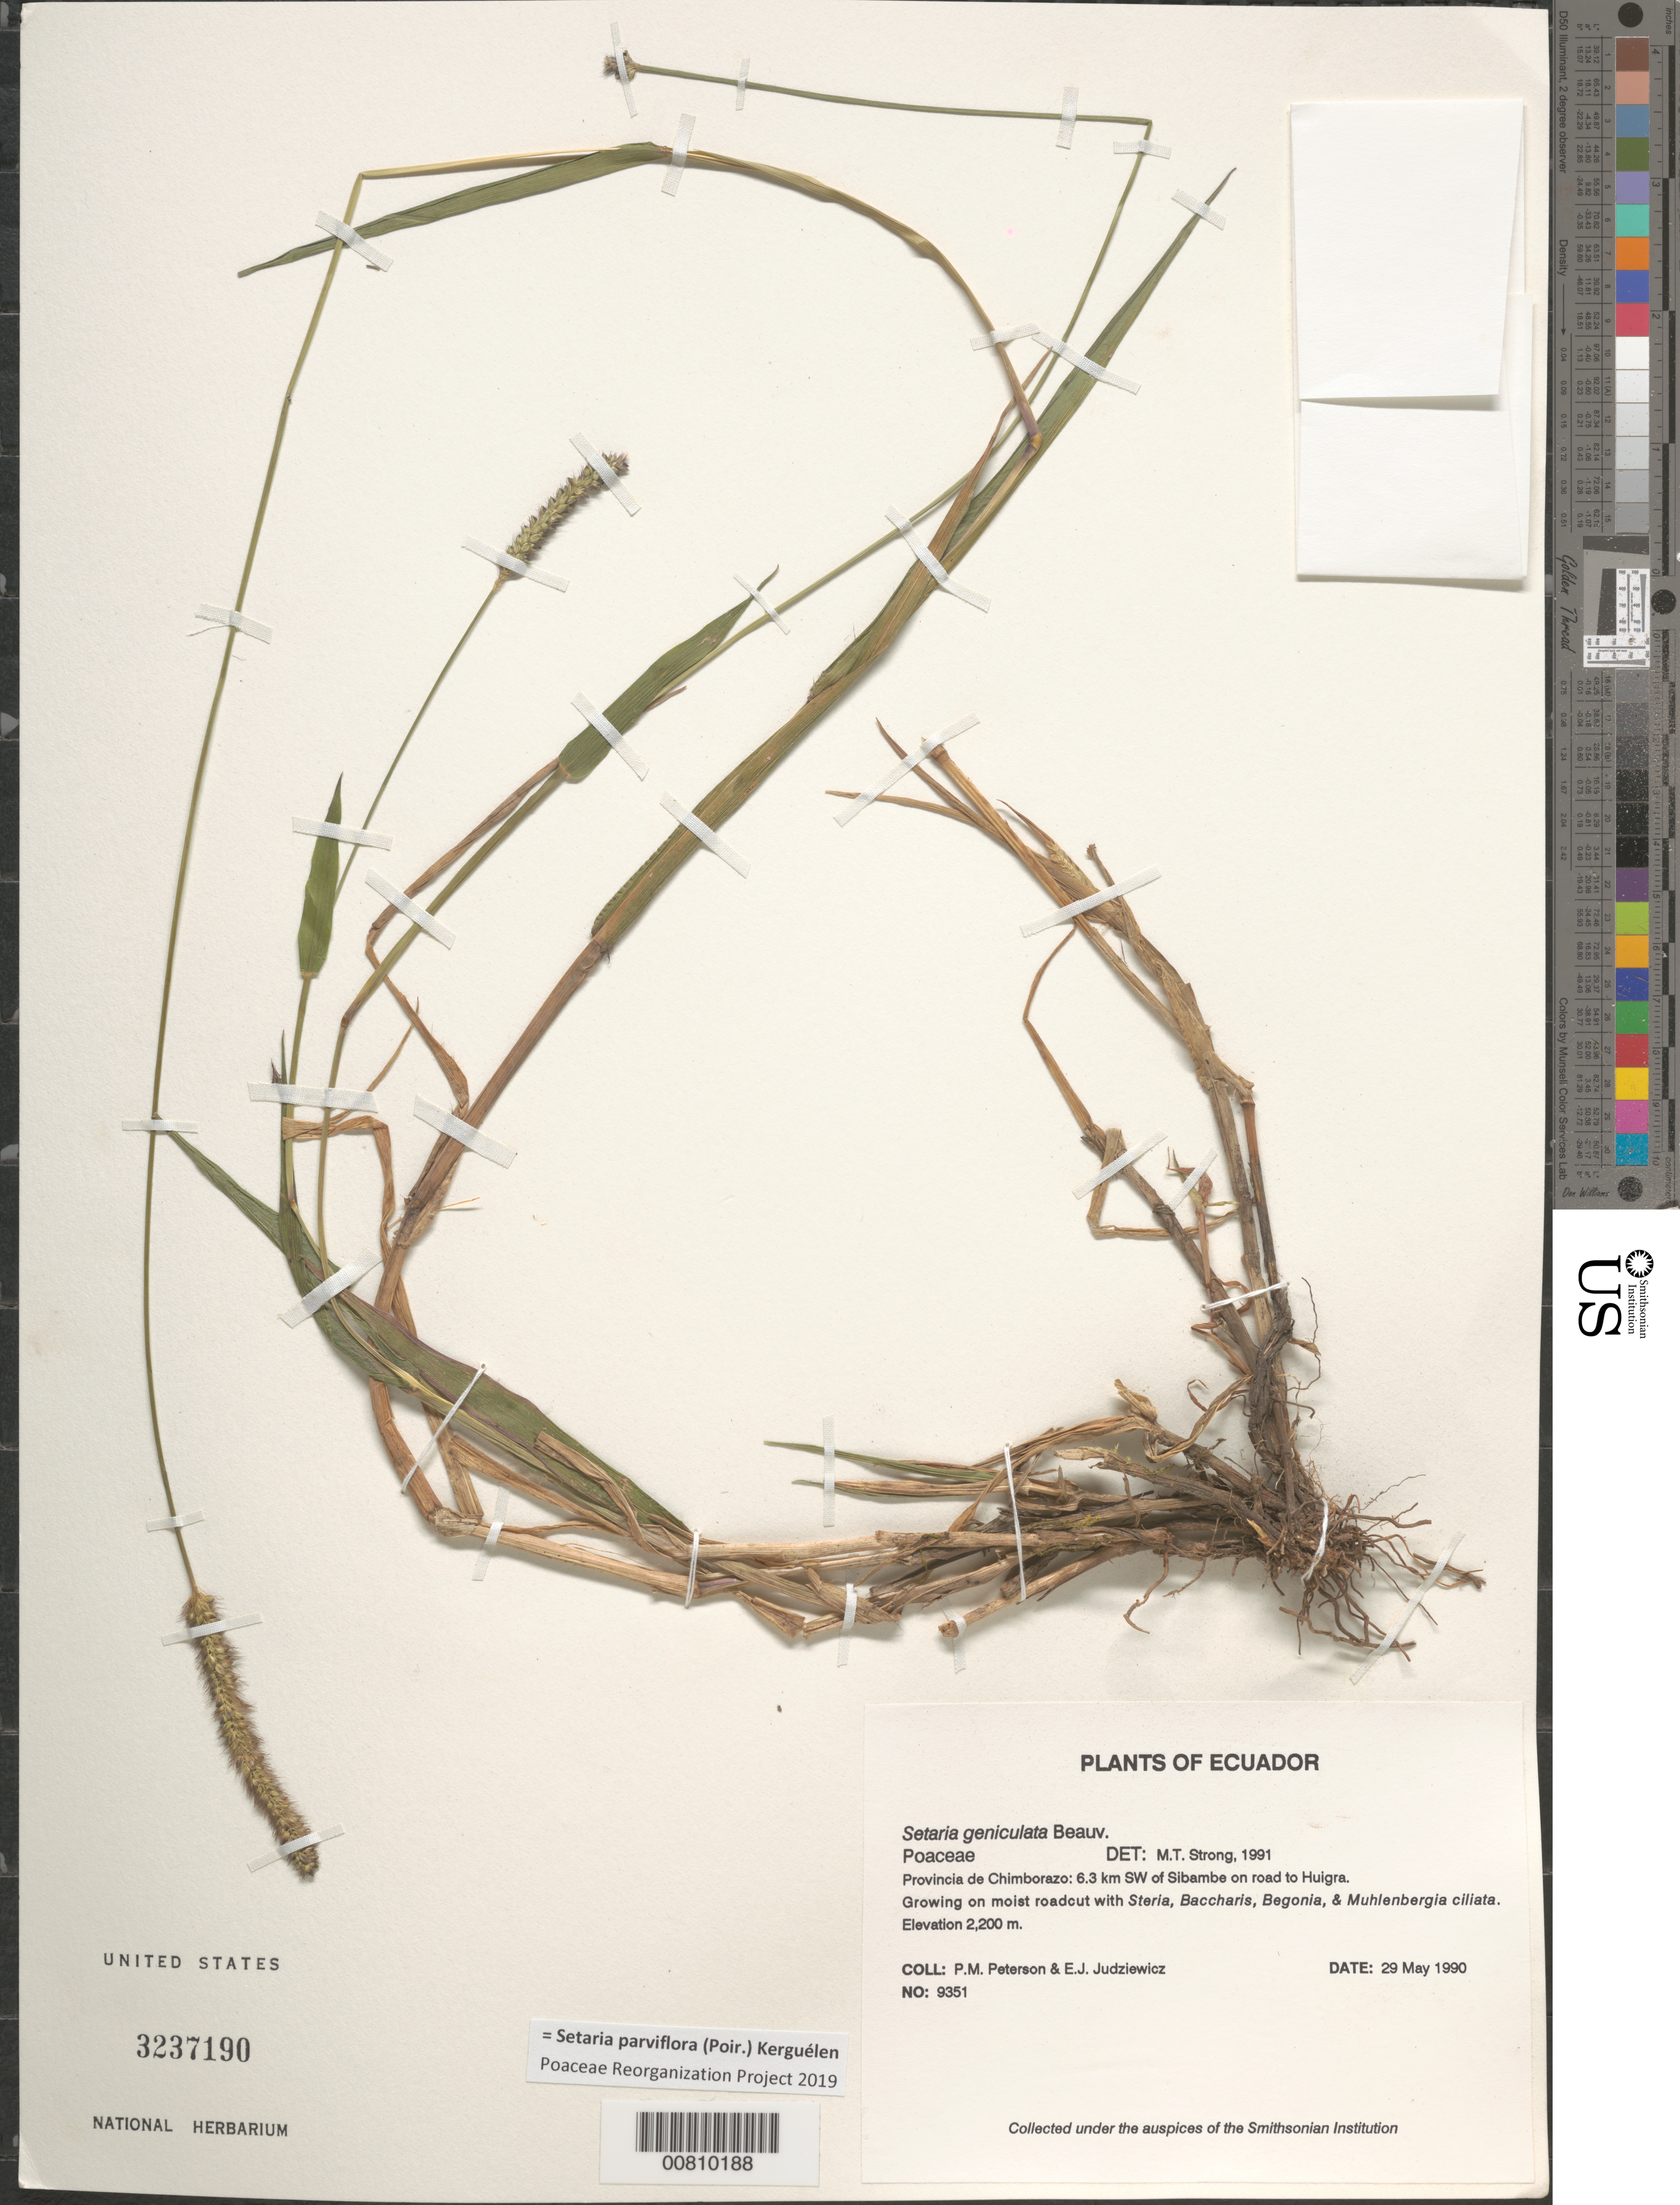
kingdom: Plantae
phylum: Tracheophyta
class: Liliopsida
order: Poales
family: Poaceae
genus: Setaria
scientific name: Setaria parviflora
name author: (Poir.) Kerguélen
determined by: Poaceae Reorganization Project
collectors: P. M. Peterson & E. J. Judziewicz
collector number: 09351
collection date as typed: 29 May 1990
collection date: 1990-05-29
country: Ecuador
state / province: Chimborazo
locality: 6.3 km SW of Sibambe on road to Huigra.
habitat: Growing on moist roadcut with Steria, Baccharis, Begonia, & Muhlenbergia ciliata.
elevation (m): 2200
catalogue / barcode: US 3237190